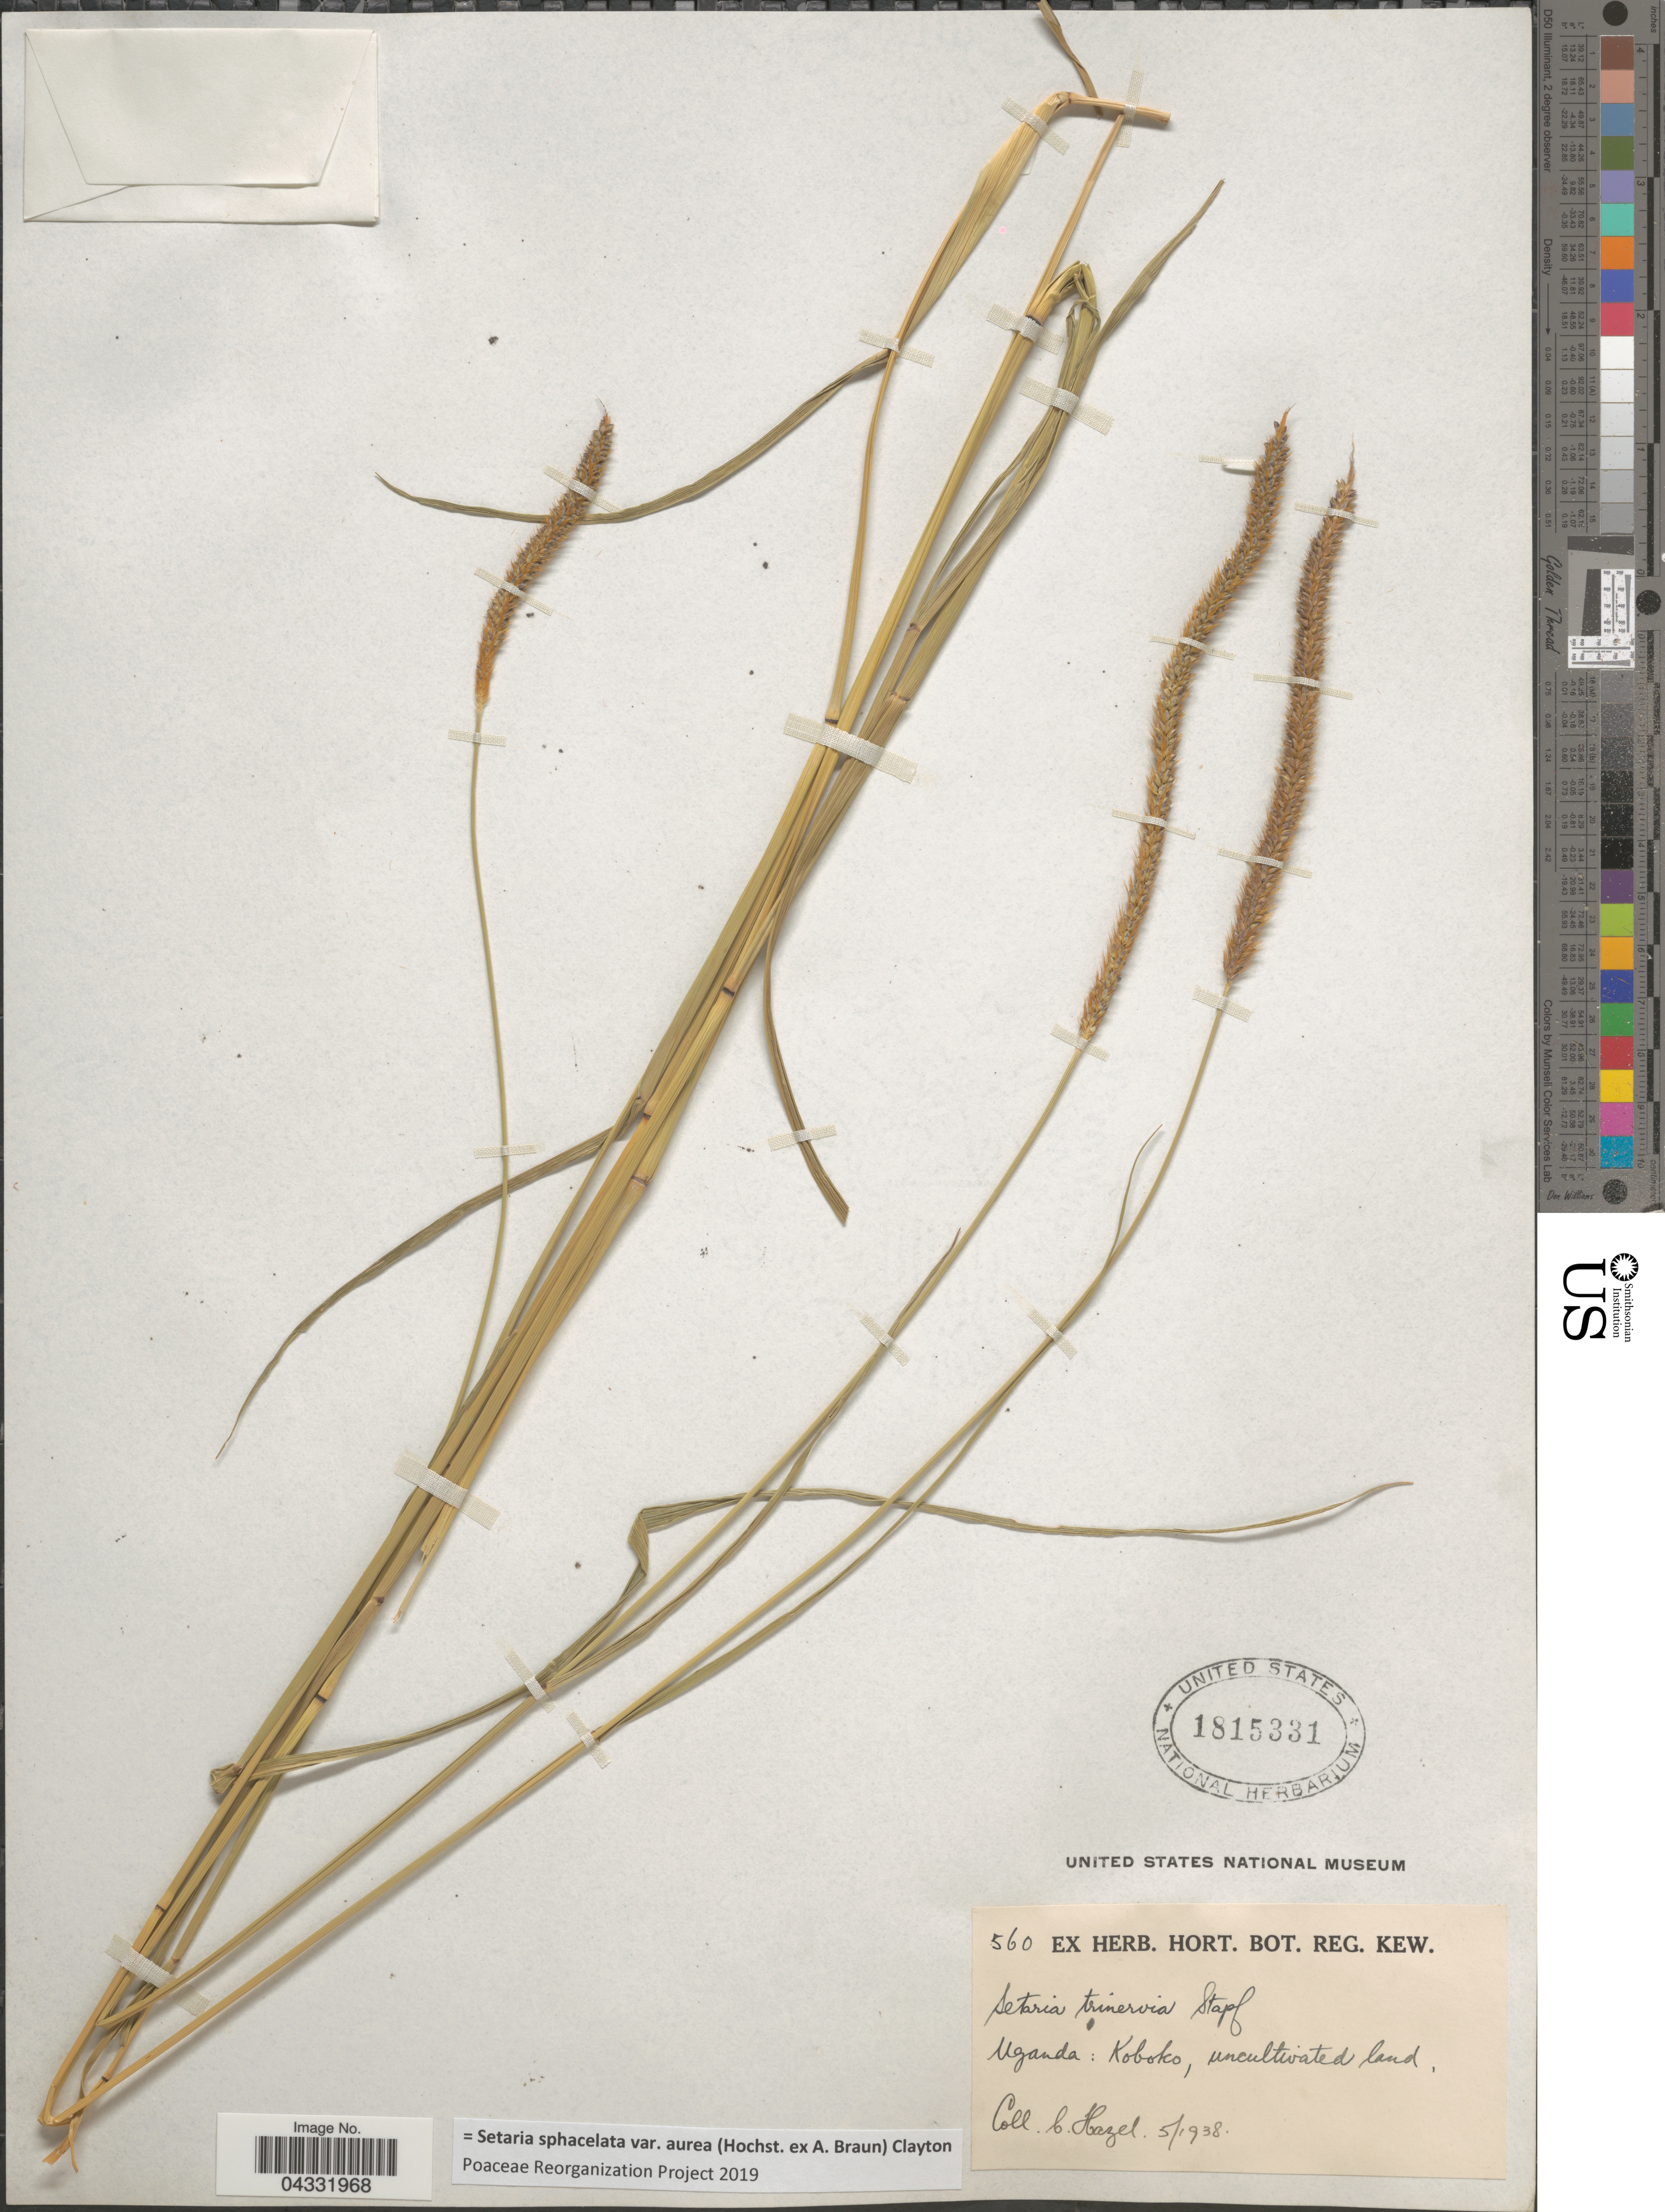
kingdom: Plantae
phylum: Tracheophyta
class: Liliopsida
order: Poales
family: Poaceae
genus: Setaria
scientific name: Setaria sphacelata var. aurea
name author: (Hochst. ex A. Braun) Clayton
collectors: C. Hazel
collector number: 560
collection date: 1938-05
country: Uganda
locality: Koboko, uncultivated land.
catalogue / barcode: US 1815331